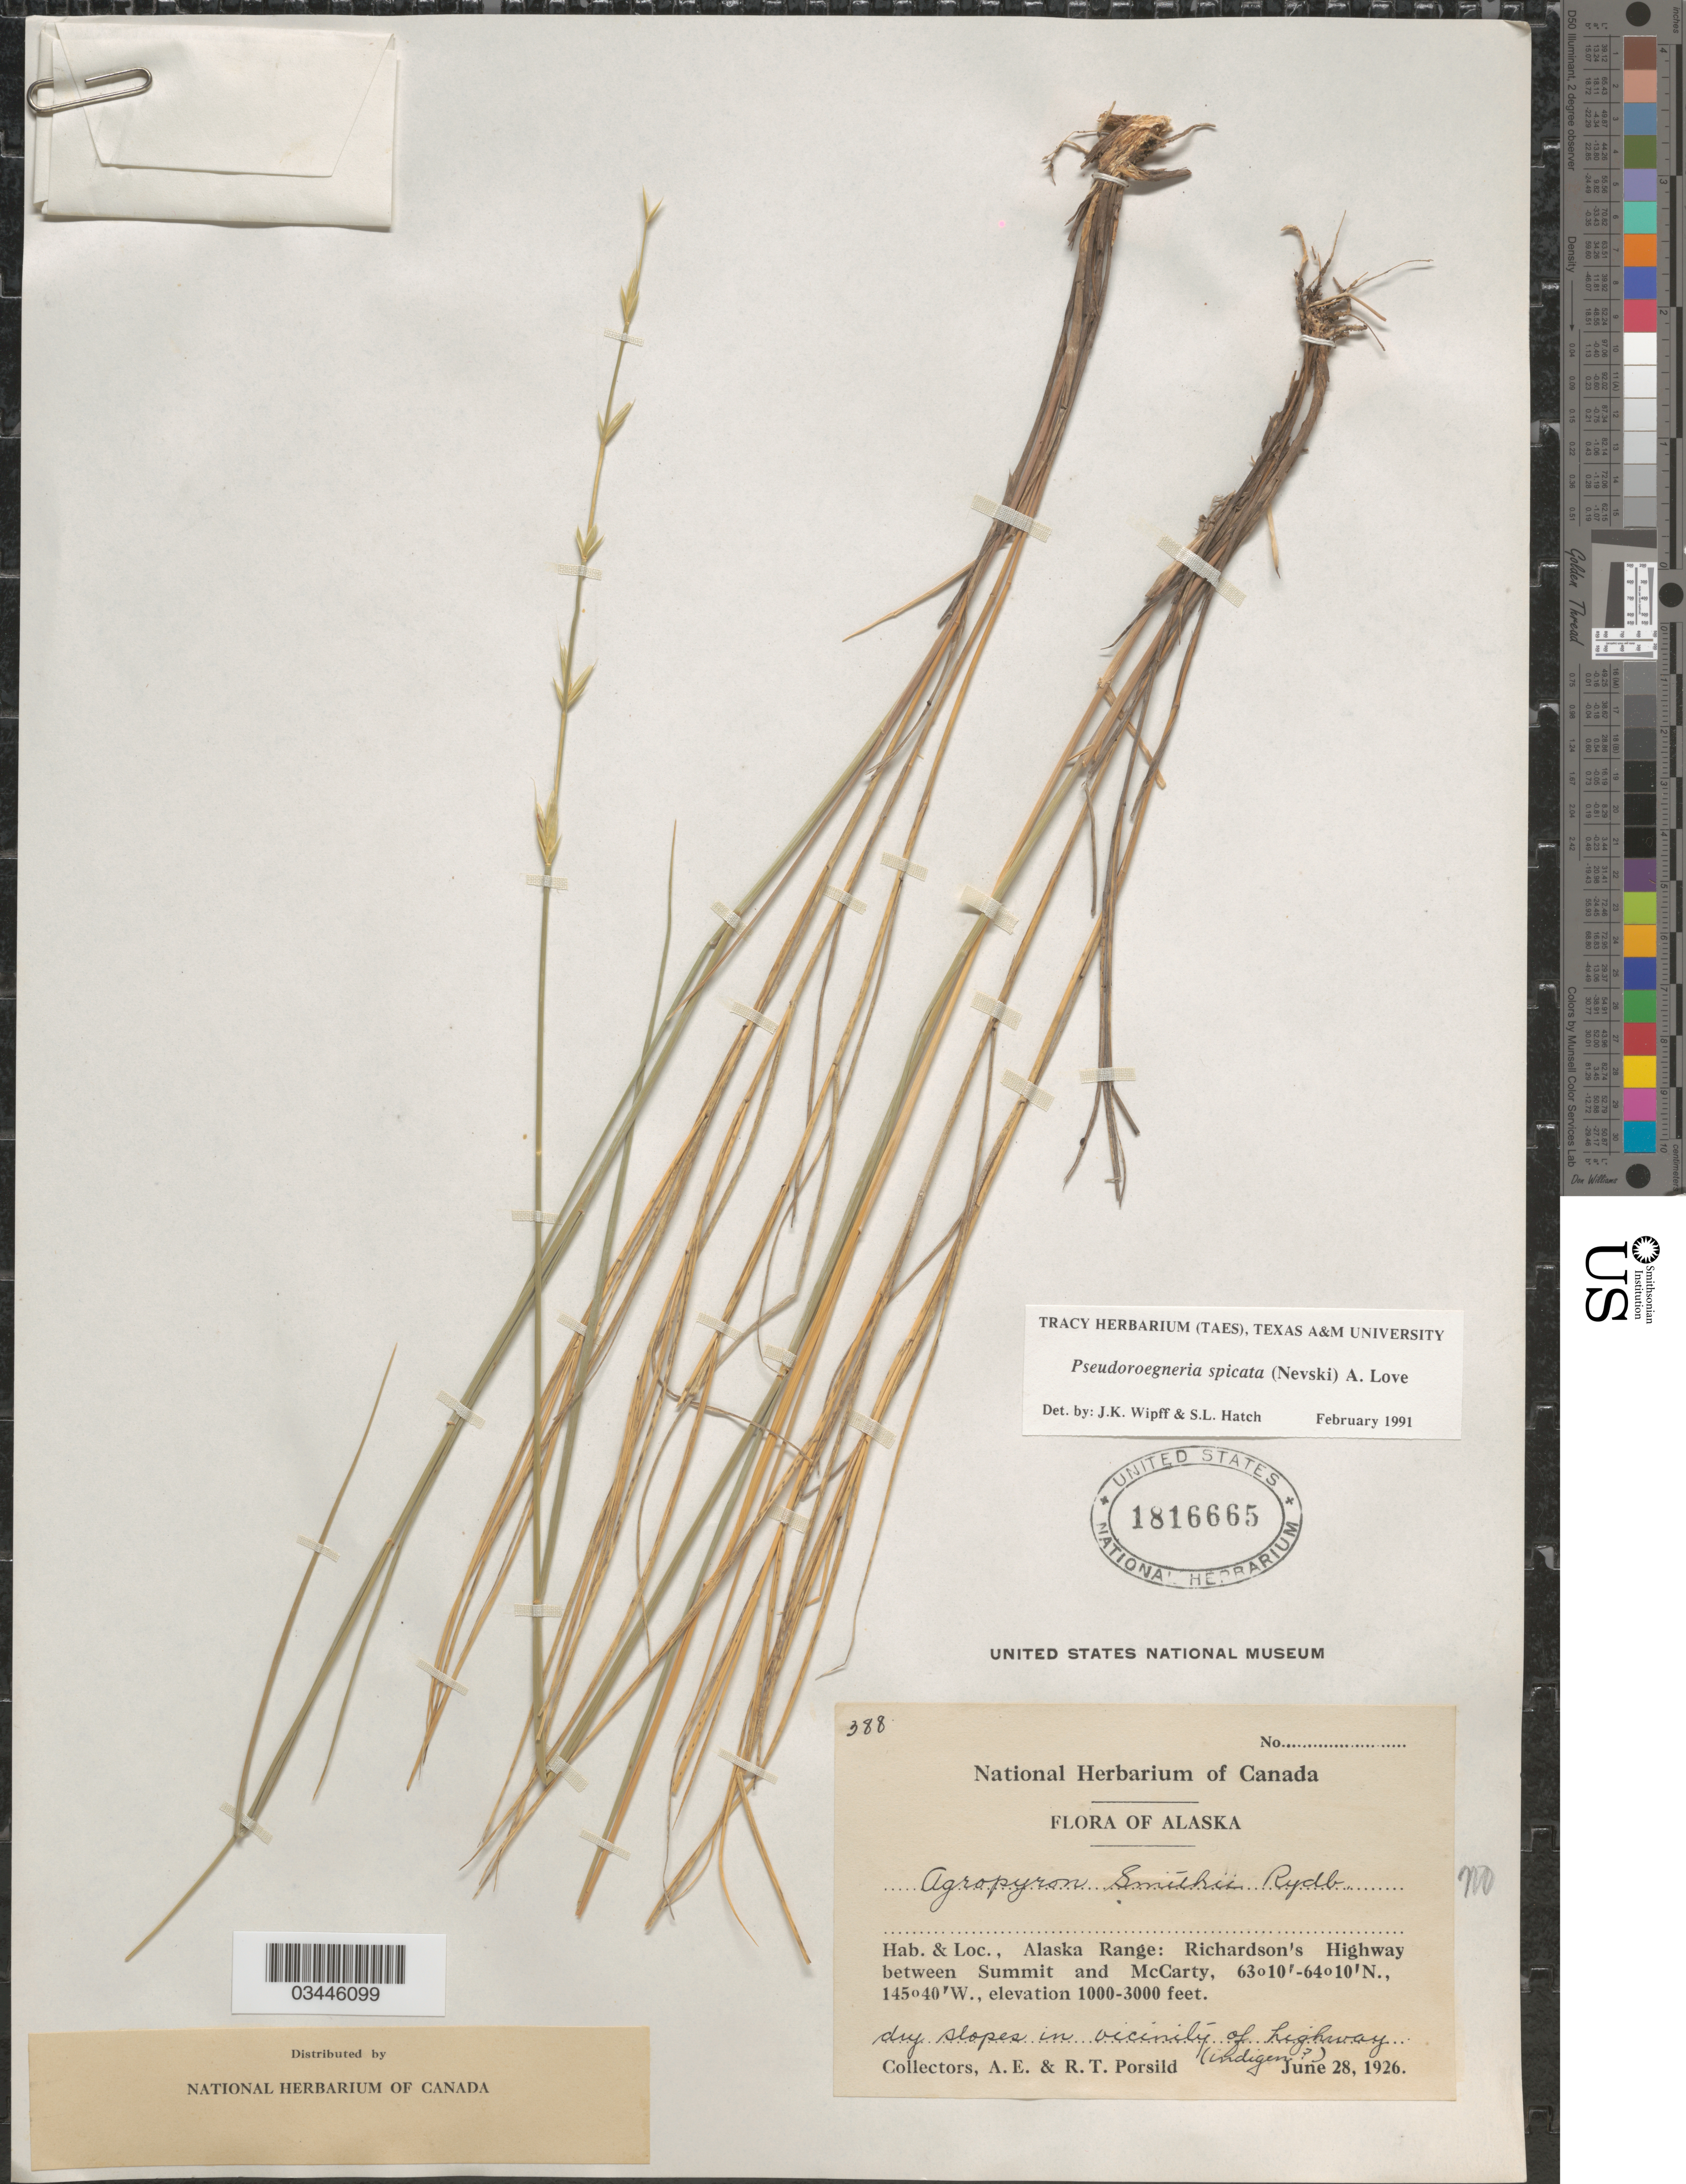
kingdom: Plantae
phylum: Tracheophyta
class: Liliopsida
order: Poales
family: Poaceae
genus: Pseudoroegneria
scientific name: Pseudoroegneria spicata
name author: (Pursh) Á. Löve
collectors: A. E. Porsild & R. T. Porsild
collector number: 388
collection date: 1926-06-28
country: United States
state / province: Alaska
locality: Alaska Range: Richardson's Highway between Summit and McCarty.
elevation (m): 305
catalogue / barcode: US 1816665